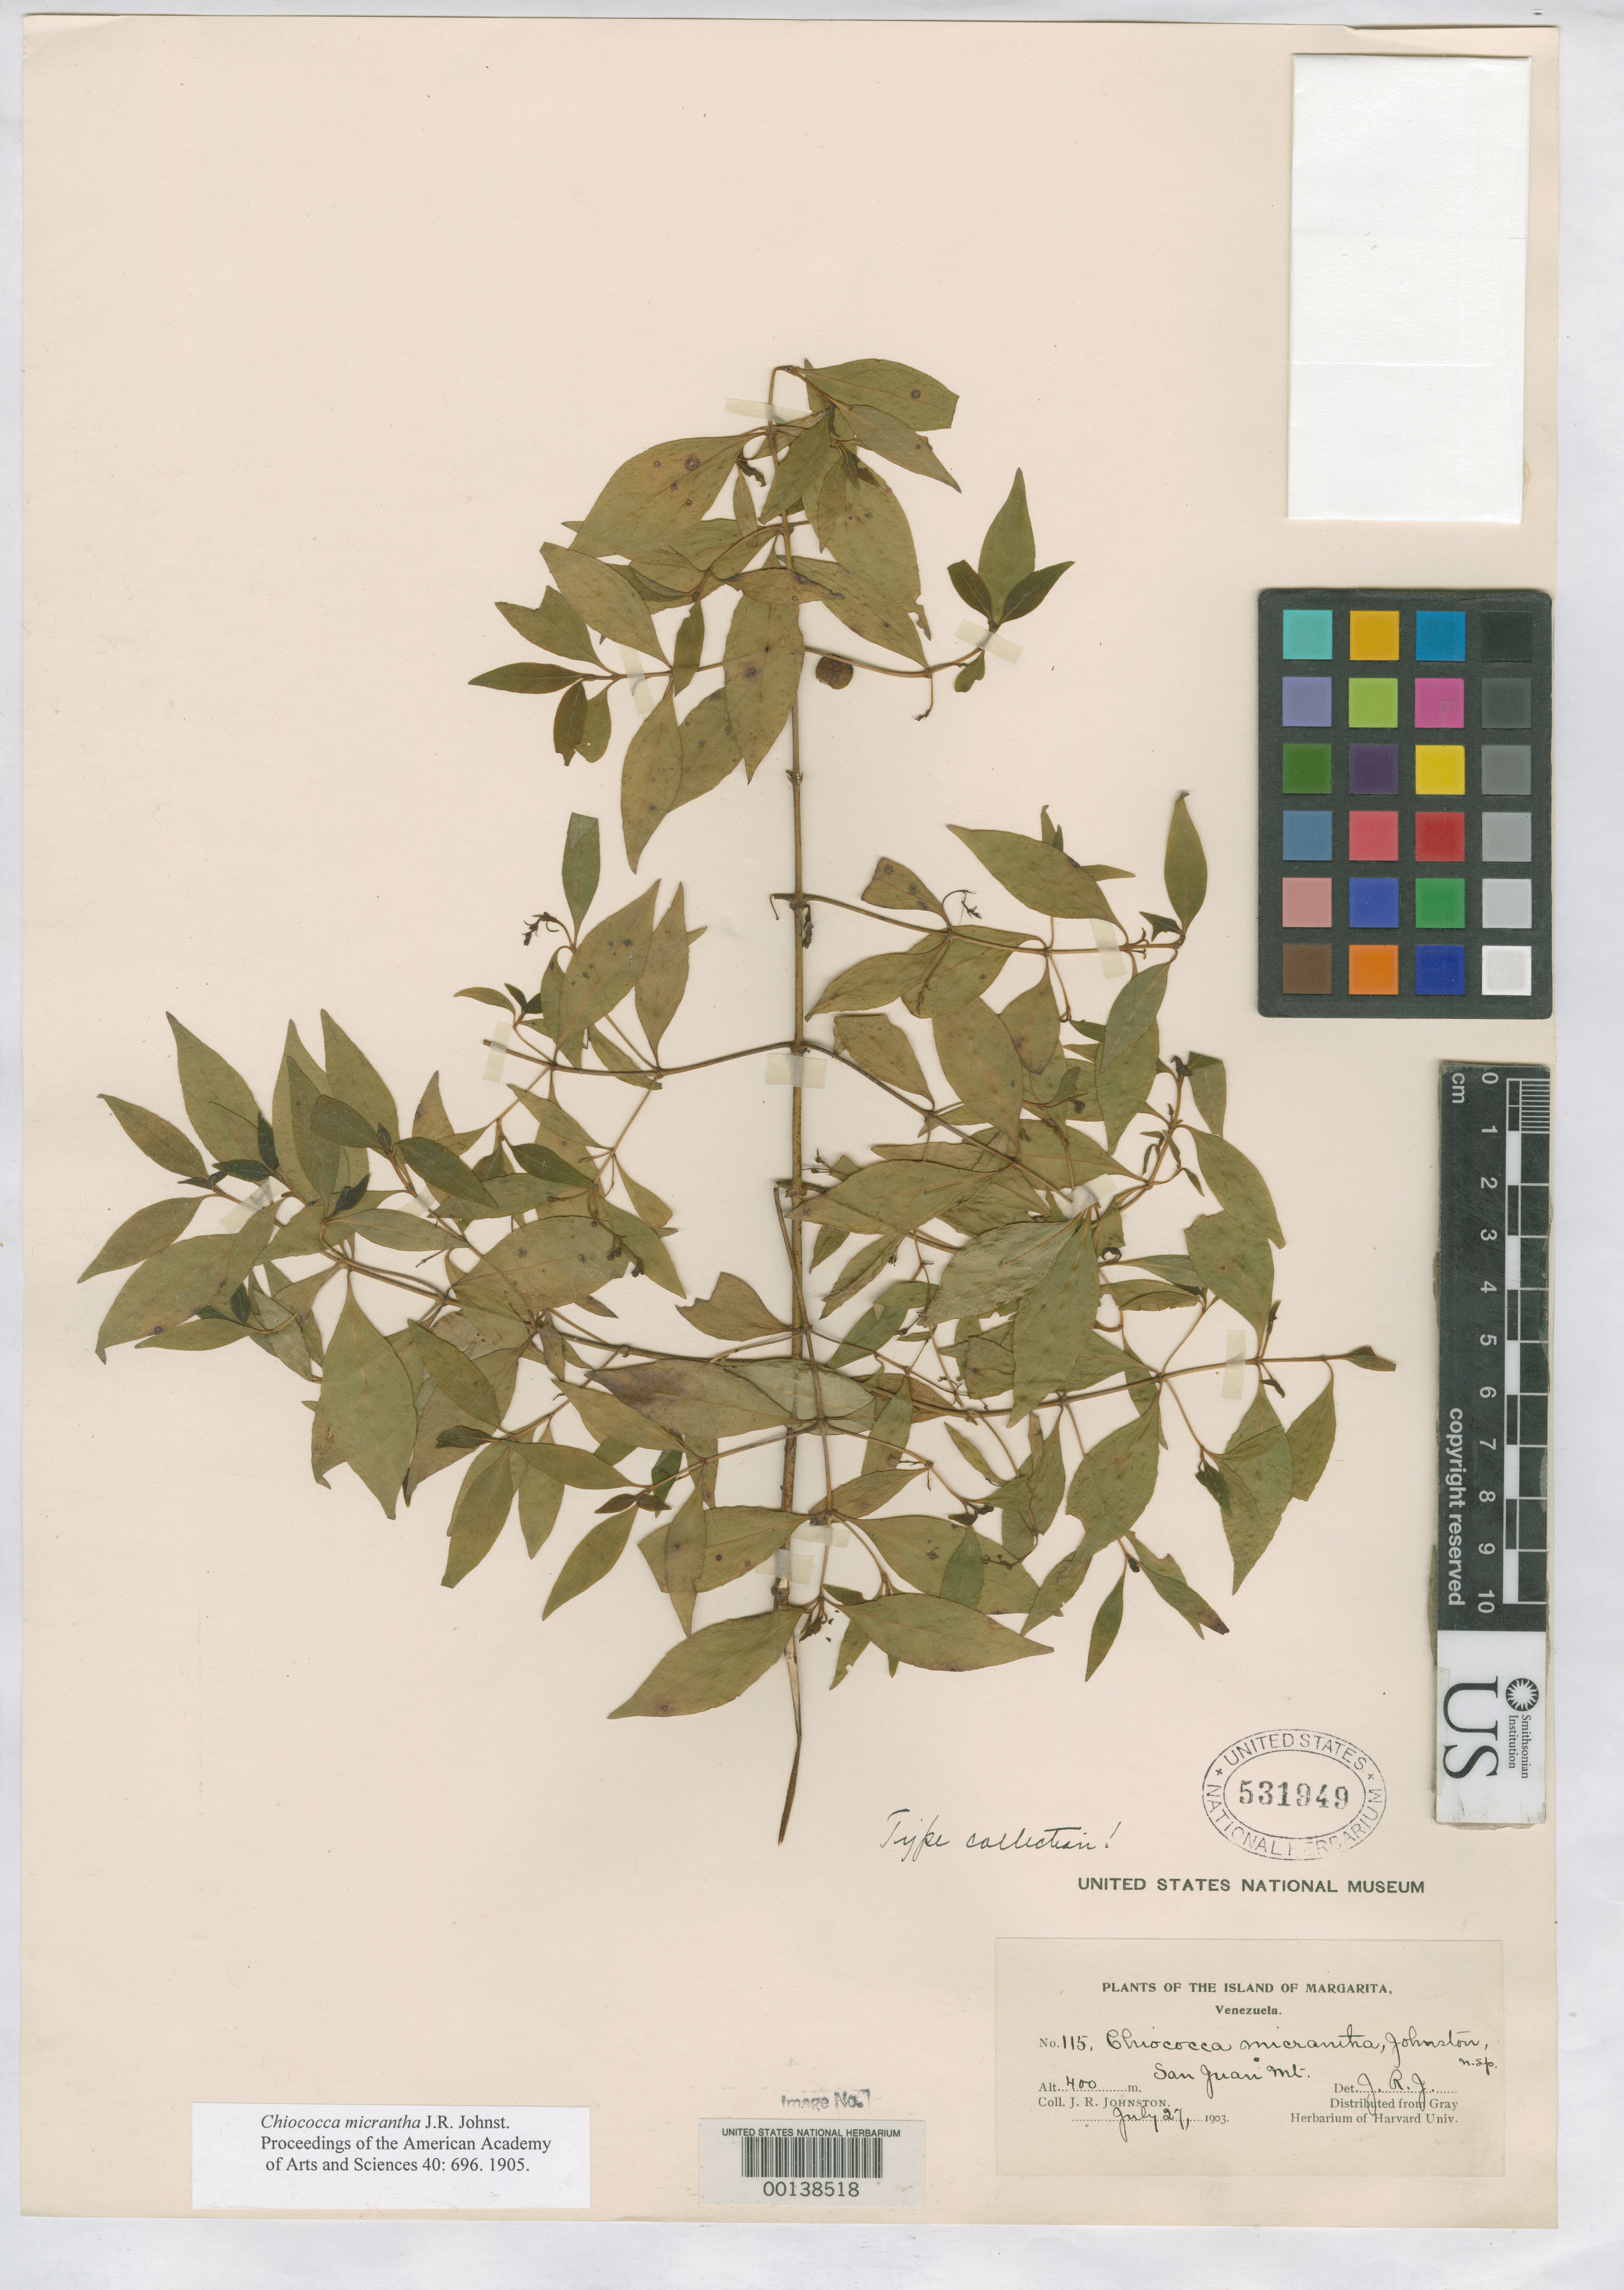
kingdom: Plantae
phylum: Tracheophyta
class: Magnoliopsida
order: Gentianales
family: Rubiaceae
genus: Chiococca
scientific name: Chiococca micrantha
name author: J.R. Johnst.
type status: Isotype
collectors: J. Johnston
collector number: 115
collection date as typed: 27 Jul 1903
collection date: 1903-07-27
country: Venezuela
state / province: Nueva Esparta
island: Margarita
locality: San Juan Mt.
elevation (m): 400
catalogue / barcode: US 531949